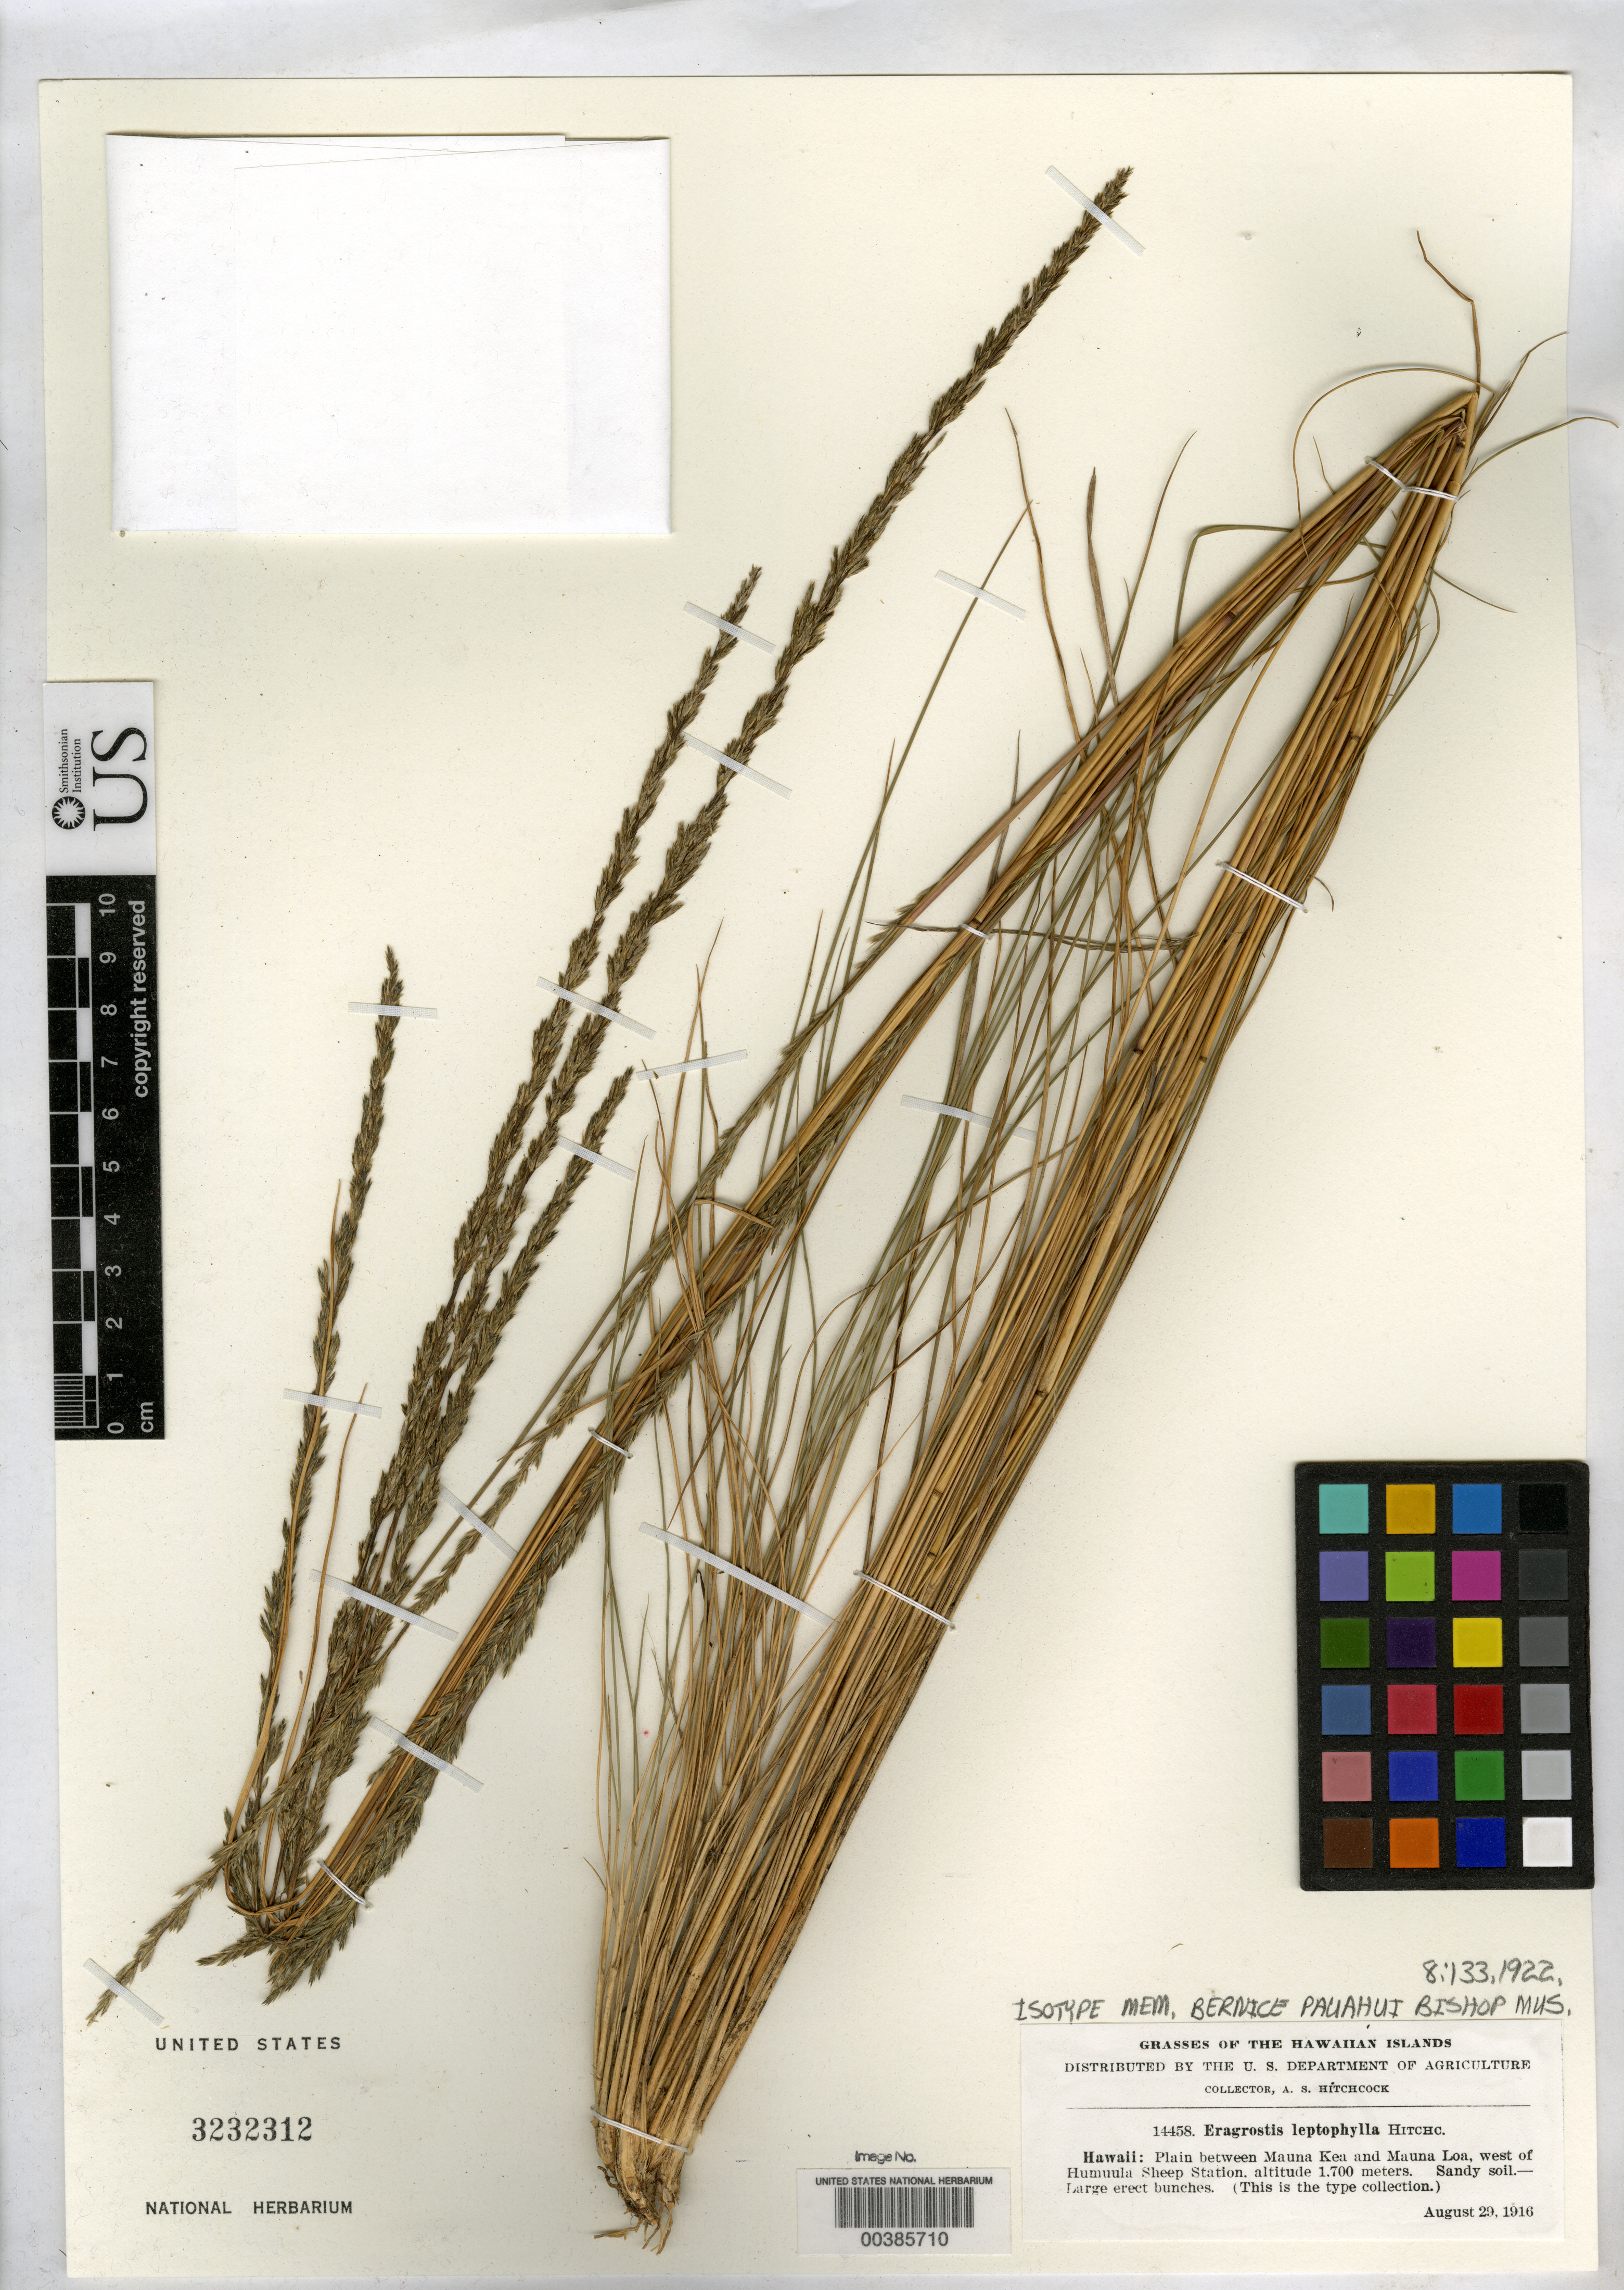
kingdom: Plantae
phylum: Tracheophyta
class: Liliopsida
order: Poales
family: Poaceae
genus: Eragrostis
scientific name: Eragrostis leptophylla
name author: Hitchc.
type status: Isotype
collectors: A. S. Hitchcock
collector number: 14458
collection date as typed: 29 Aug 1916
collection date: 1916-08-29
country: United States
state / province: Hawaii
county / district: Hawaii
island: Hawaii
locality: Plain between Mauna Kea & Mauna Loa, W of Humuula sheep station.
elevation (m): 1700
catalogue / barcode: US 3232312